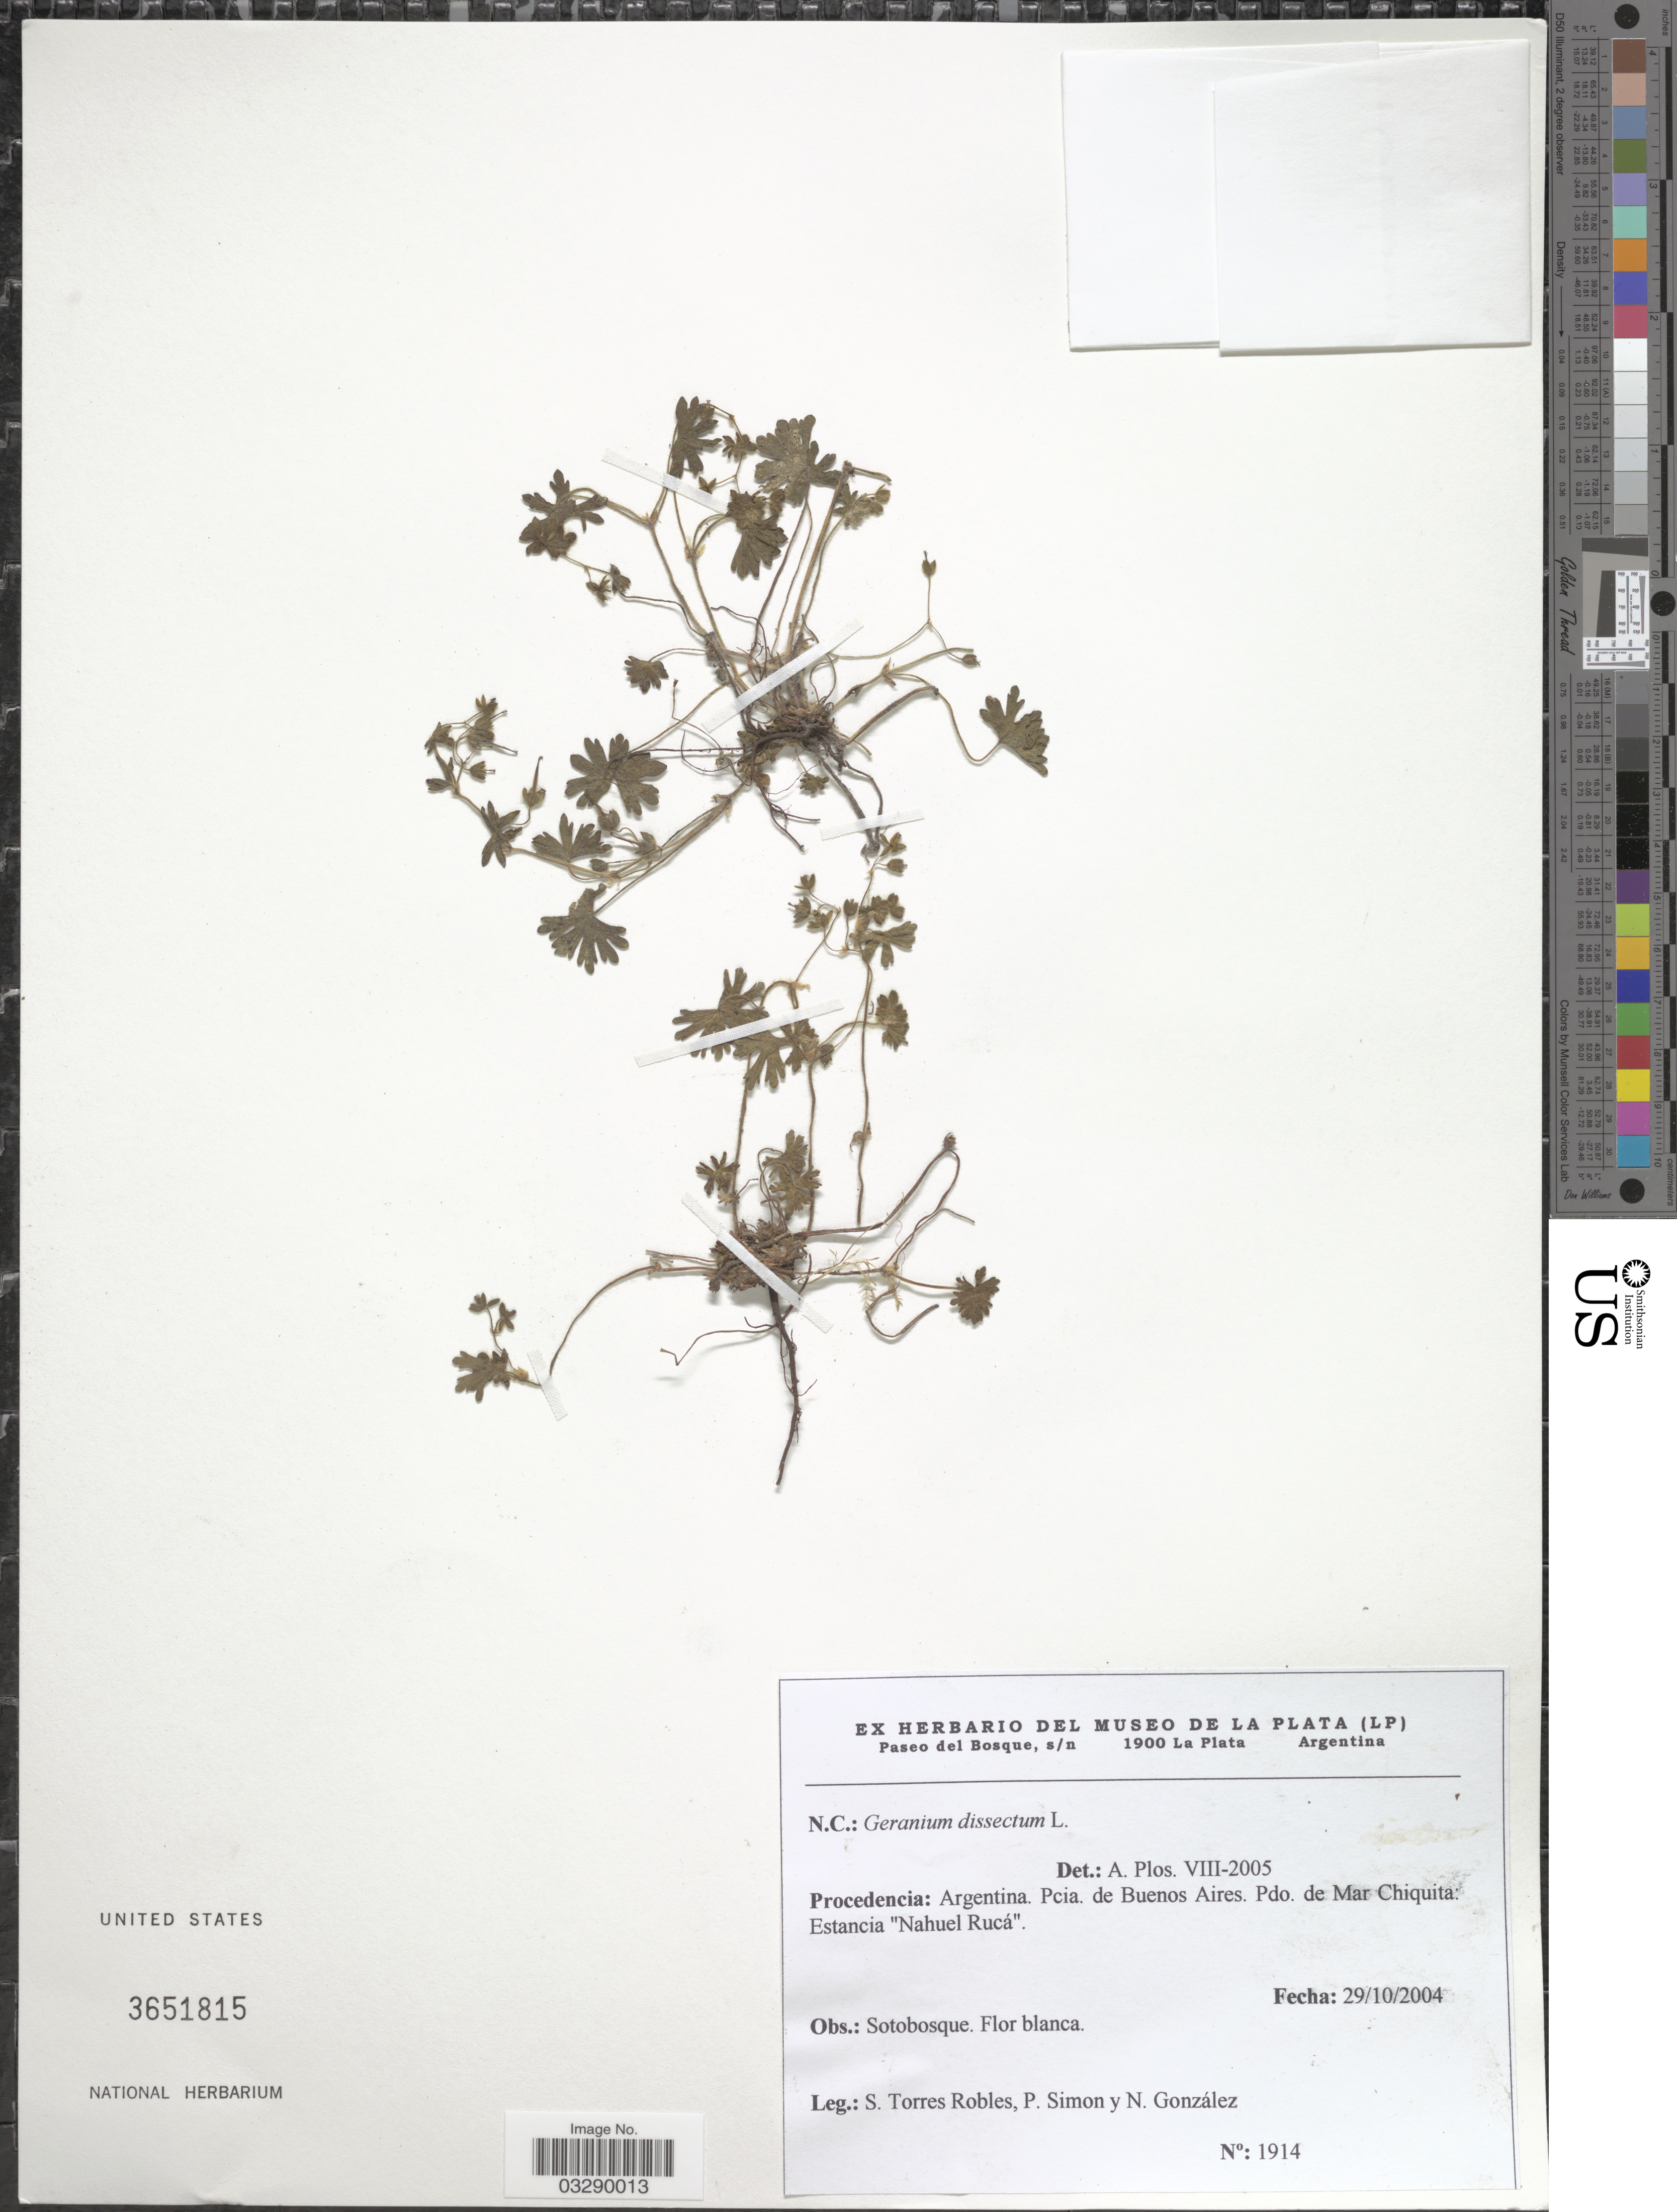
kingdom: Plantae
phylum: Tracheophyta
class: Magnoliopsida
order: Geraniales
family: Geraniaceae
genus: Geranium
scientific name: Geranium dissectum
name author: L.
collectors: S. Torres Robles, P. Simon & N. Gonzalez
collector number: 1914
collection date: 2004-10-29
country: Argentina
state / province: Buenos Aires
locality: Pcia. de Buenos Aires. Pdo. de Mar Chiquita: Estancia "Nahuel Rucá".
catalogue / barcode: US 3651815